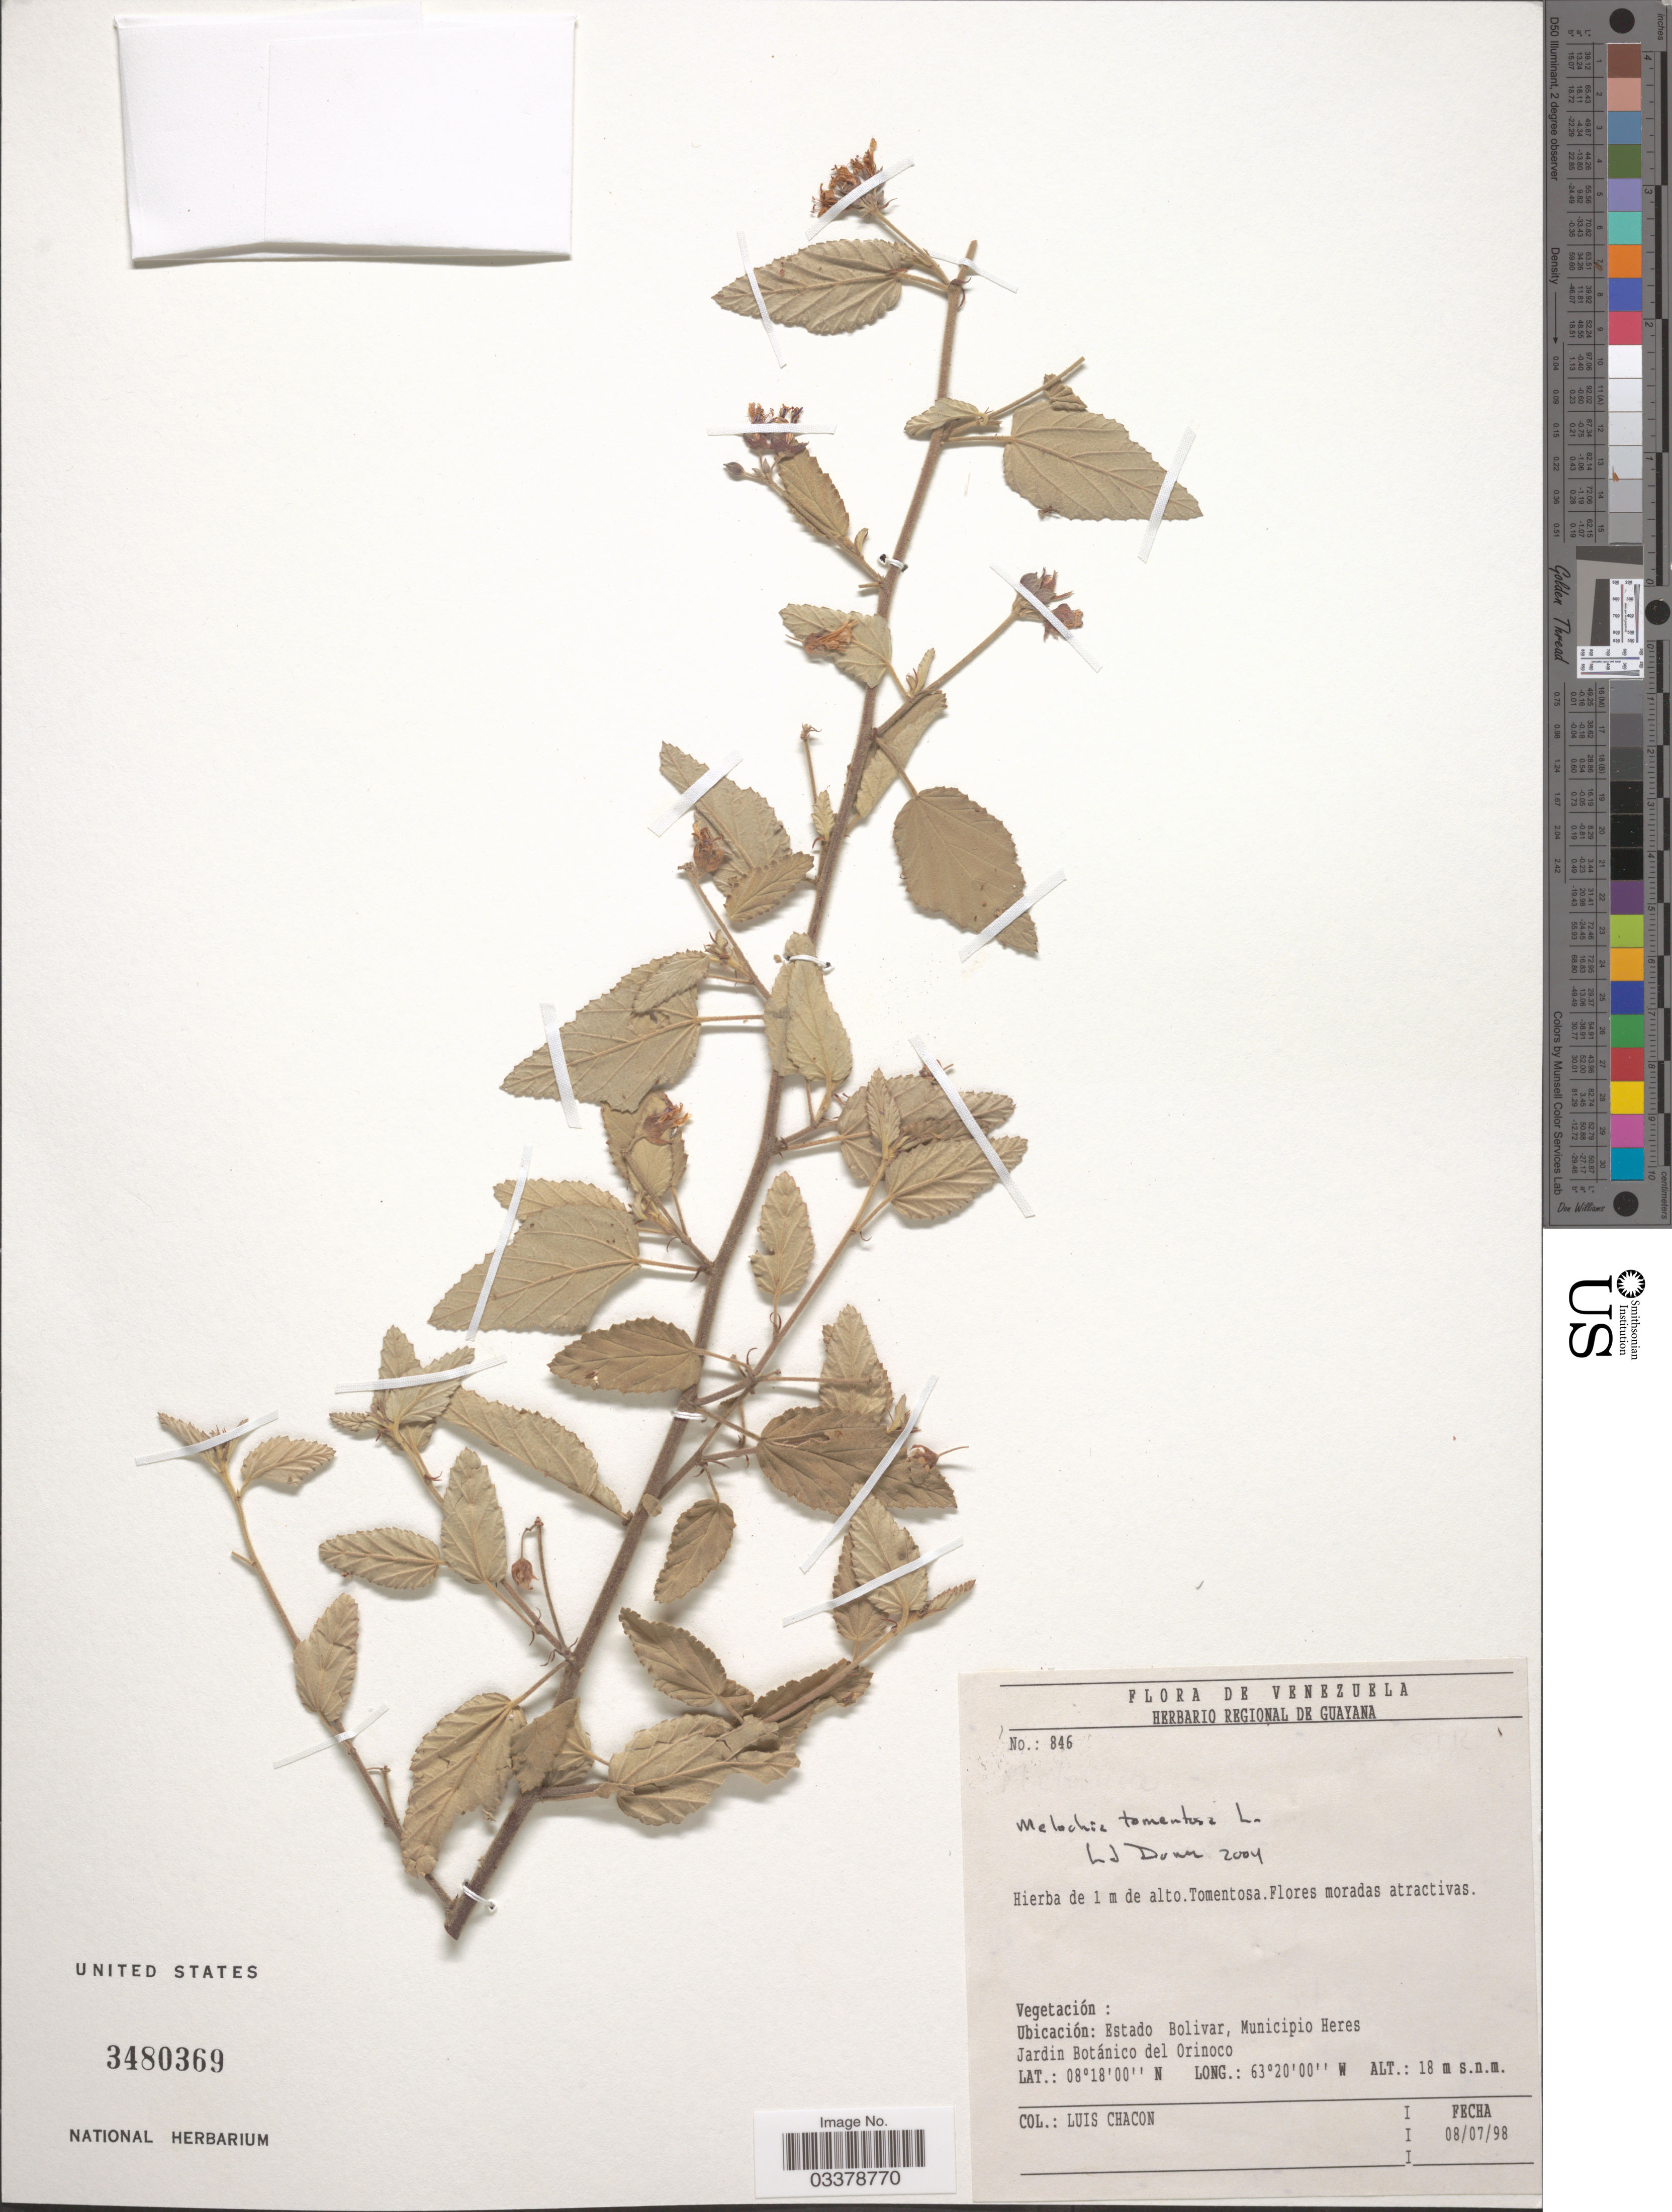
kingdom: Plantae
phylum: Tracheophyta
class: Magnoliopsida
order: Malvales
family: Malvaceae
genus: Melochia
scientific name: Melochia tomentosa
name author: L.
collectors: L. Chacon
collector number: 846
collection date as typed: Transcribed d/m/y: 8/7/98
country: Venezuela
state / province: Bolivar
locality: Ubicación: Municipio Heres Jardin Botánico del Orinoco.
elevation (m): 18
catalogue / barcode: US 3480369